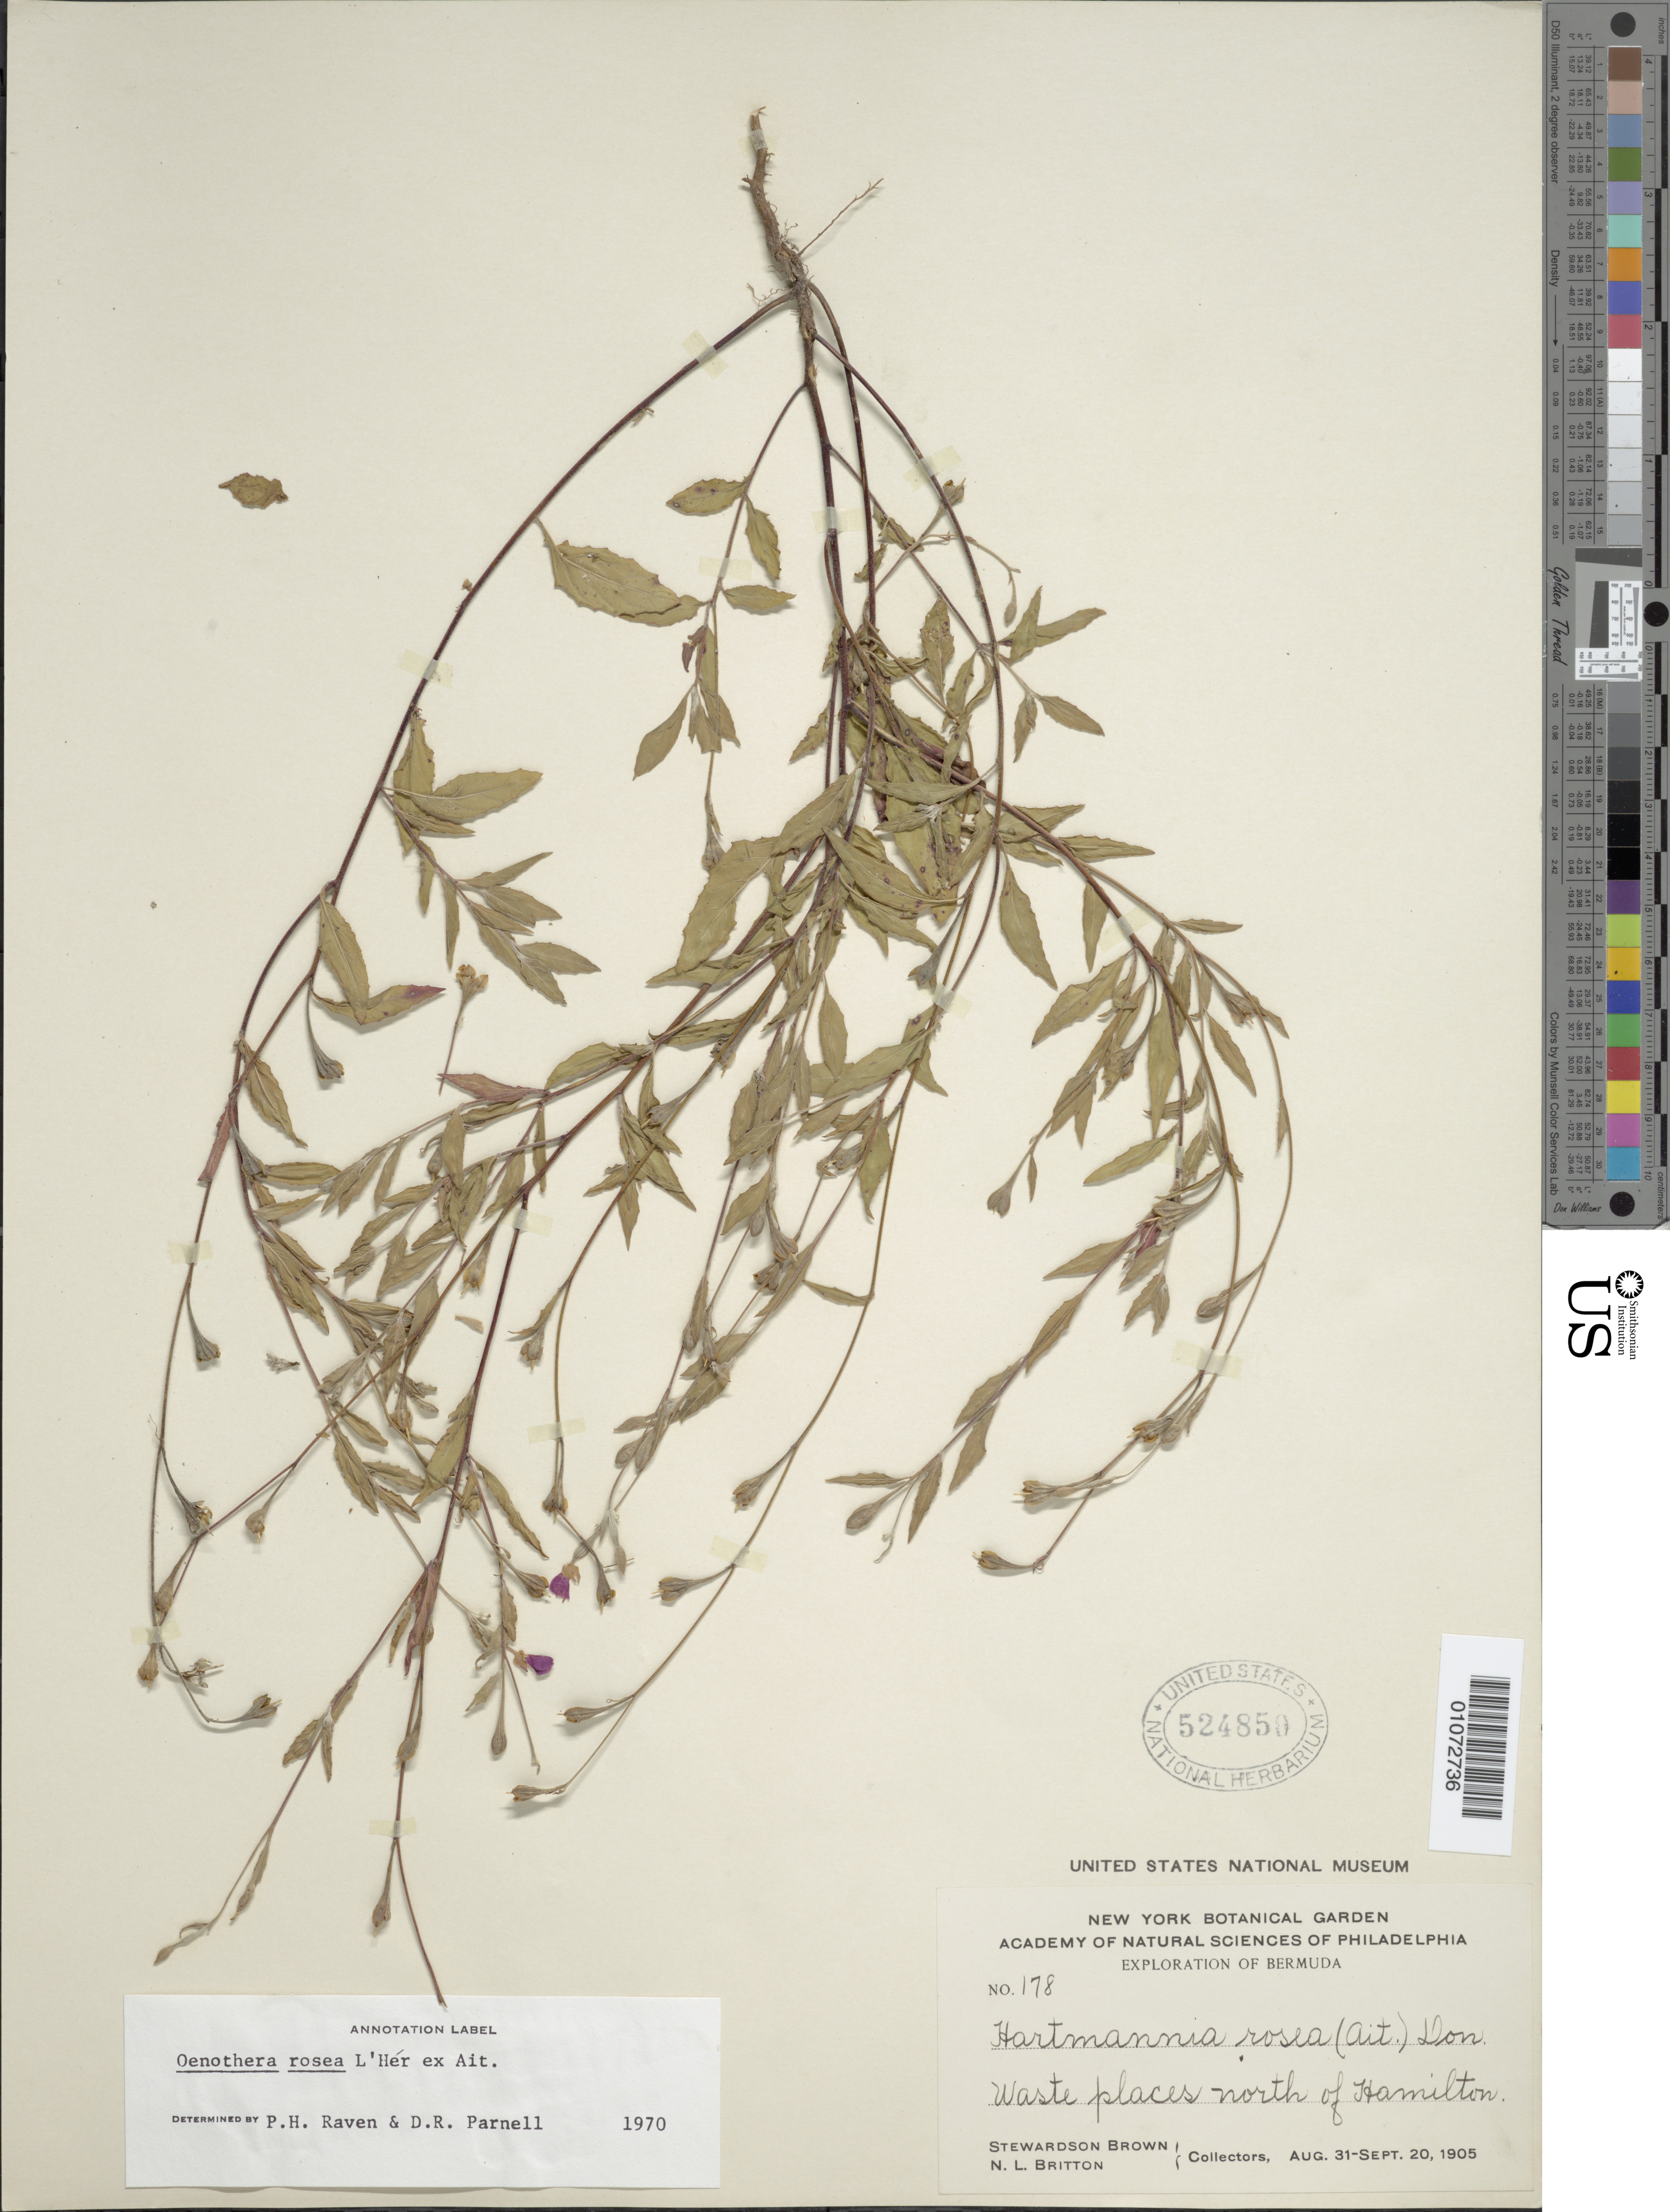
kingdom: Plantae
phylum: Tracheophyta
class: Magnoliopsida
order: Myrtales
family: Onagraceae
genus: Oenothera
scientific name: Oenothera rosea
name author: L'Hér. ex Aiton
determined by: Raven, P. H.; Parnell, D. R.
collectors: S. Brown & N. Britton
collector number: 178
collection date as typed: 31 Aug 1905 to 20 Sep 1905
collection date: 1905-08-31/1905-09-20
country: Bermuda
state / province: Hamilton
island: Bermuda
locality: Waste places north of Hamilton.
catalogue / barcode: US 524850